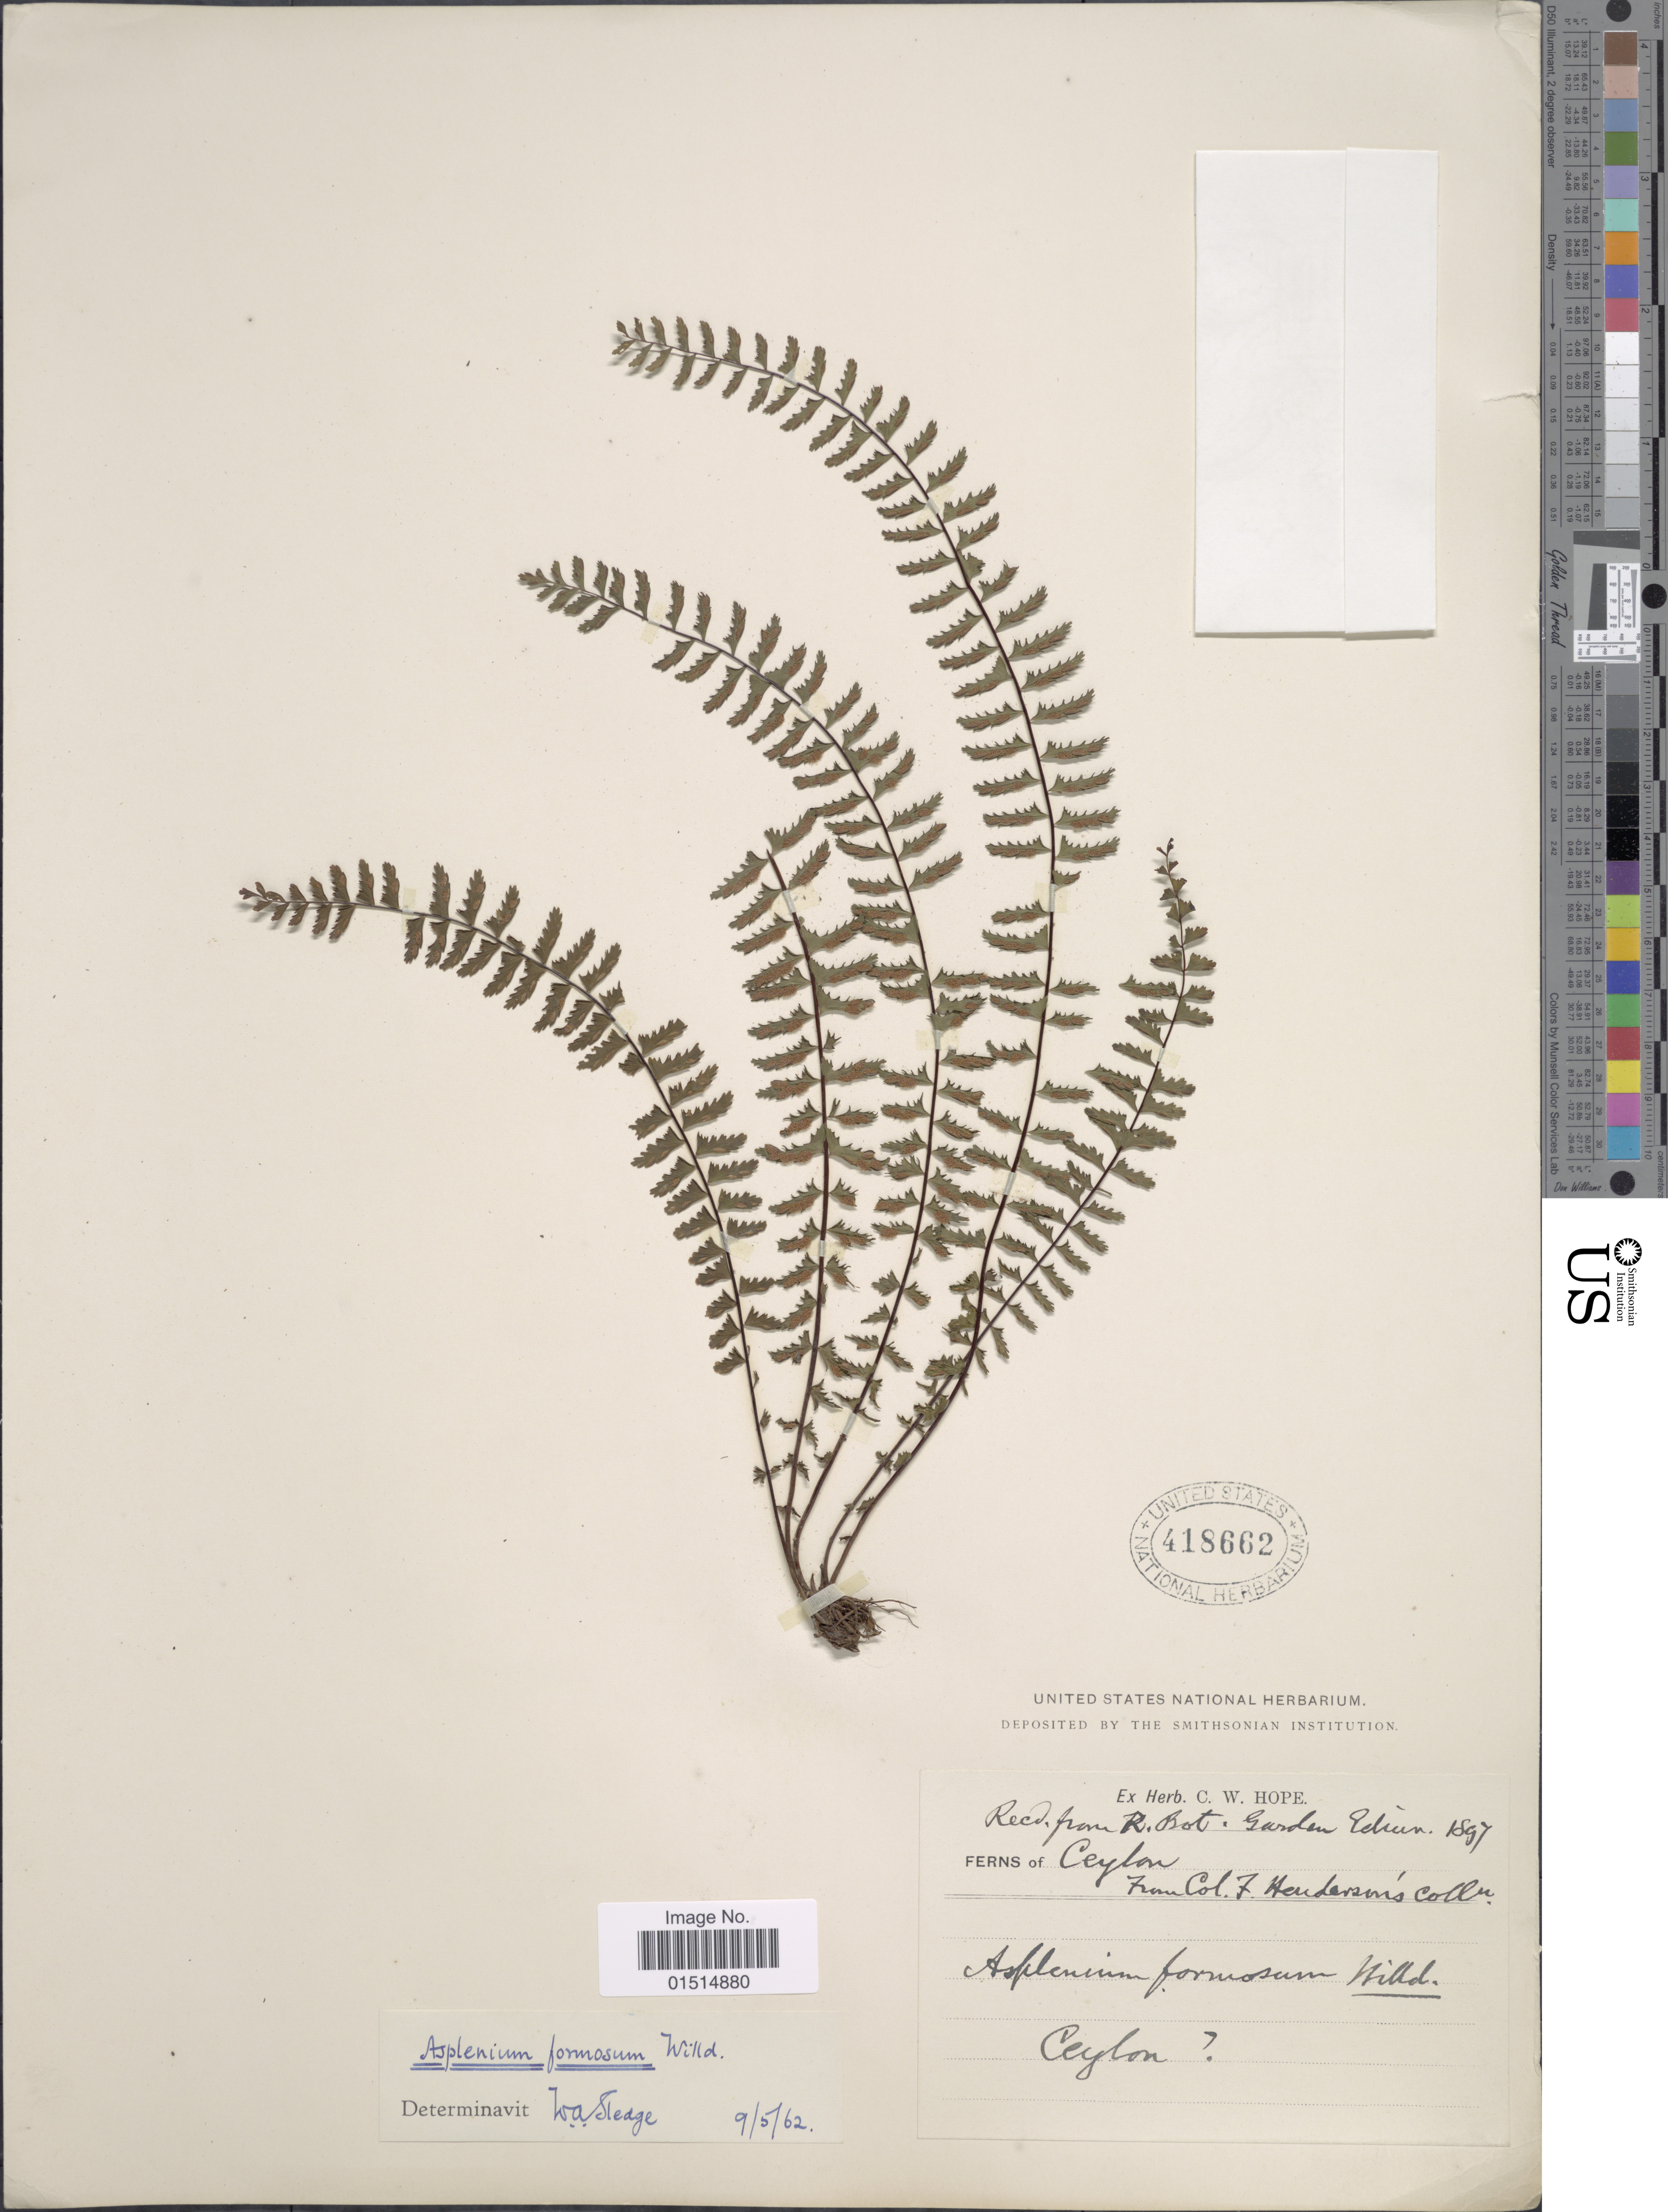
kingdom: Plantae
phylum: Tracheophyta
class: Polypodiopsida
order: Polypodiales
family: Aspleniaceae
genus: Asplenium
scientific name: Asplenium formosum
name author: Willd.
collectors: F. Henderson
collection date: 1897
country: Sri Lanka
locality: Ceylon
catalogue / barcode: US 418662